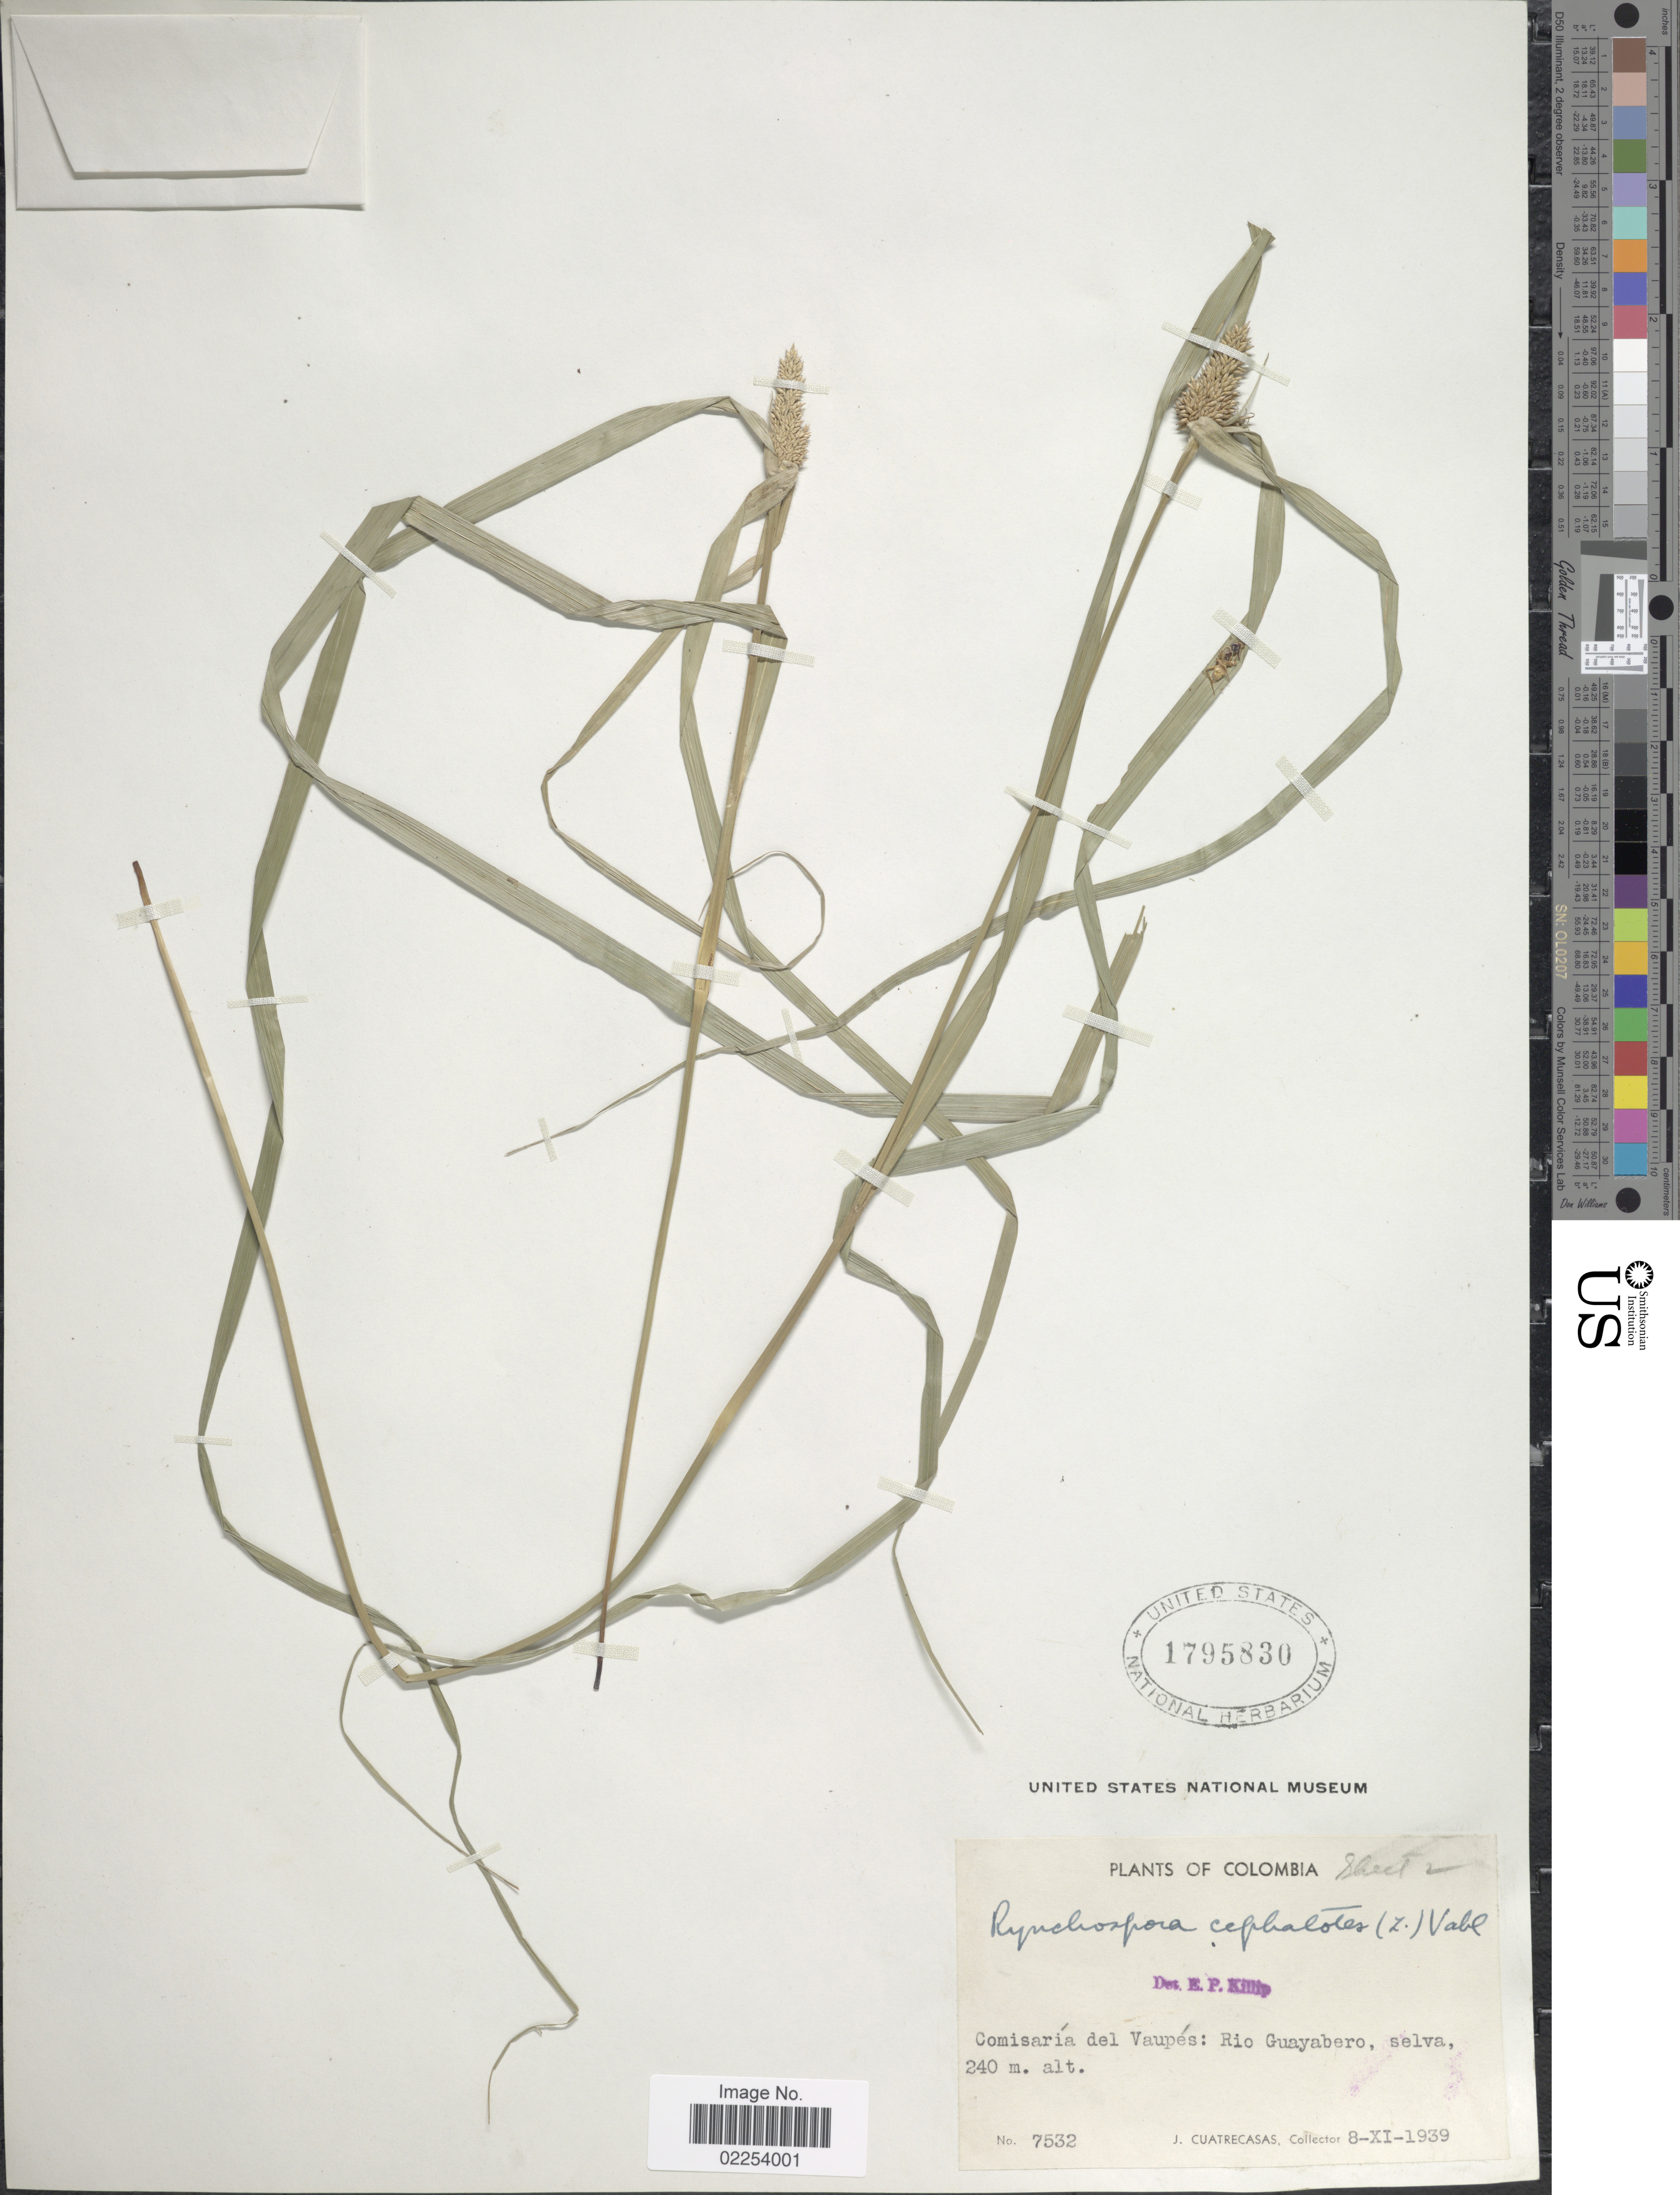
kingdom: Plantae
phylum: Tracheophyta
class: Liliopsida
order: Poales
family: Cyperaceae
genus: Rhynchospora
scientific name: Rhynchospora cephalotes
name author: (L.) Vahl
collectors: J. Cuatrecasas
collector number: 7532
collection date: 1939-11-08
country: Colombia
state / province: Vaupés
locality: Rio Guayabero, selva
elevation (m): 240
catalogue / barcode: US 1795830